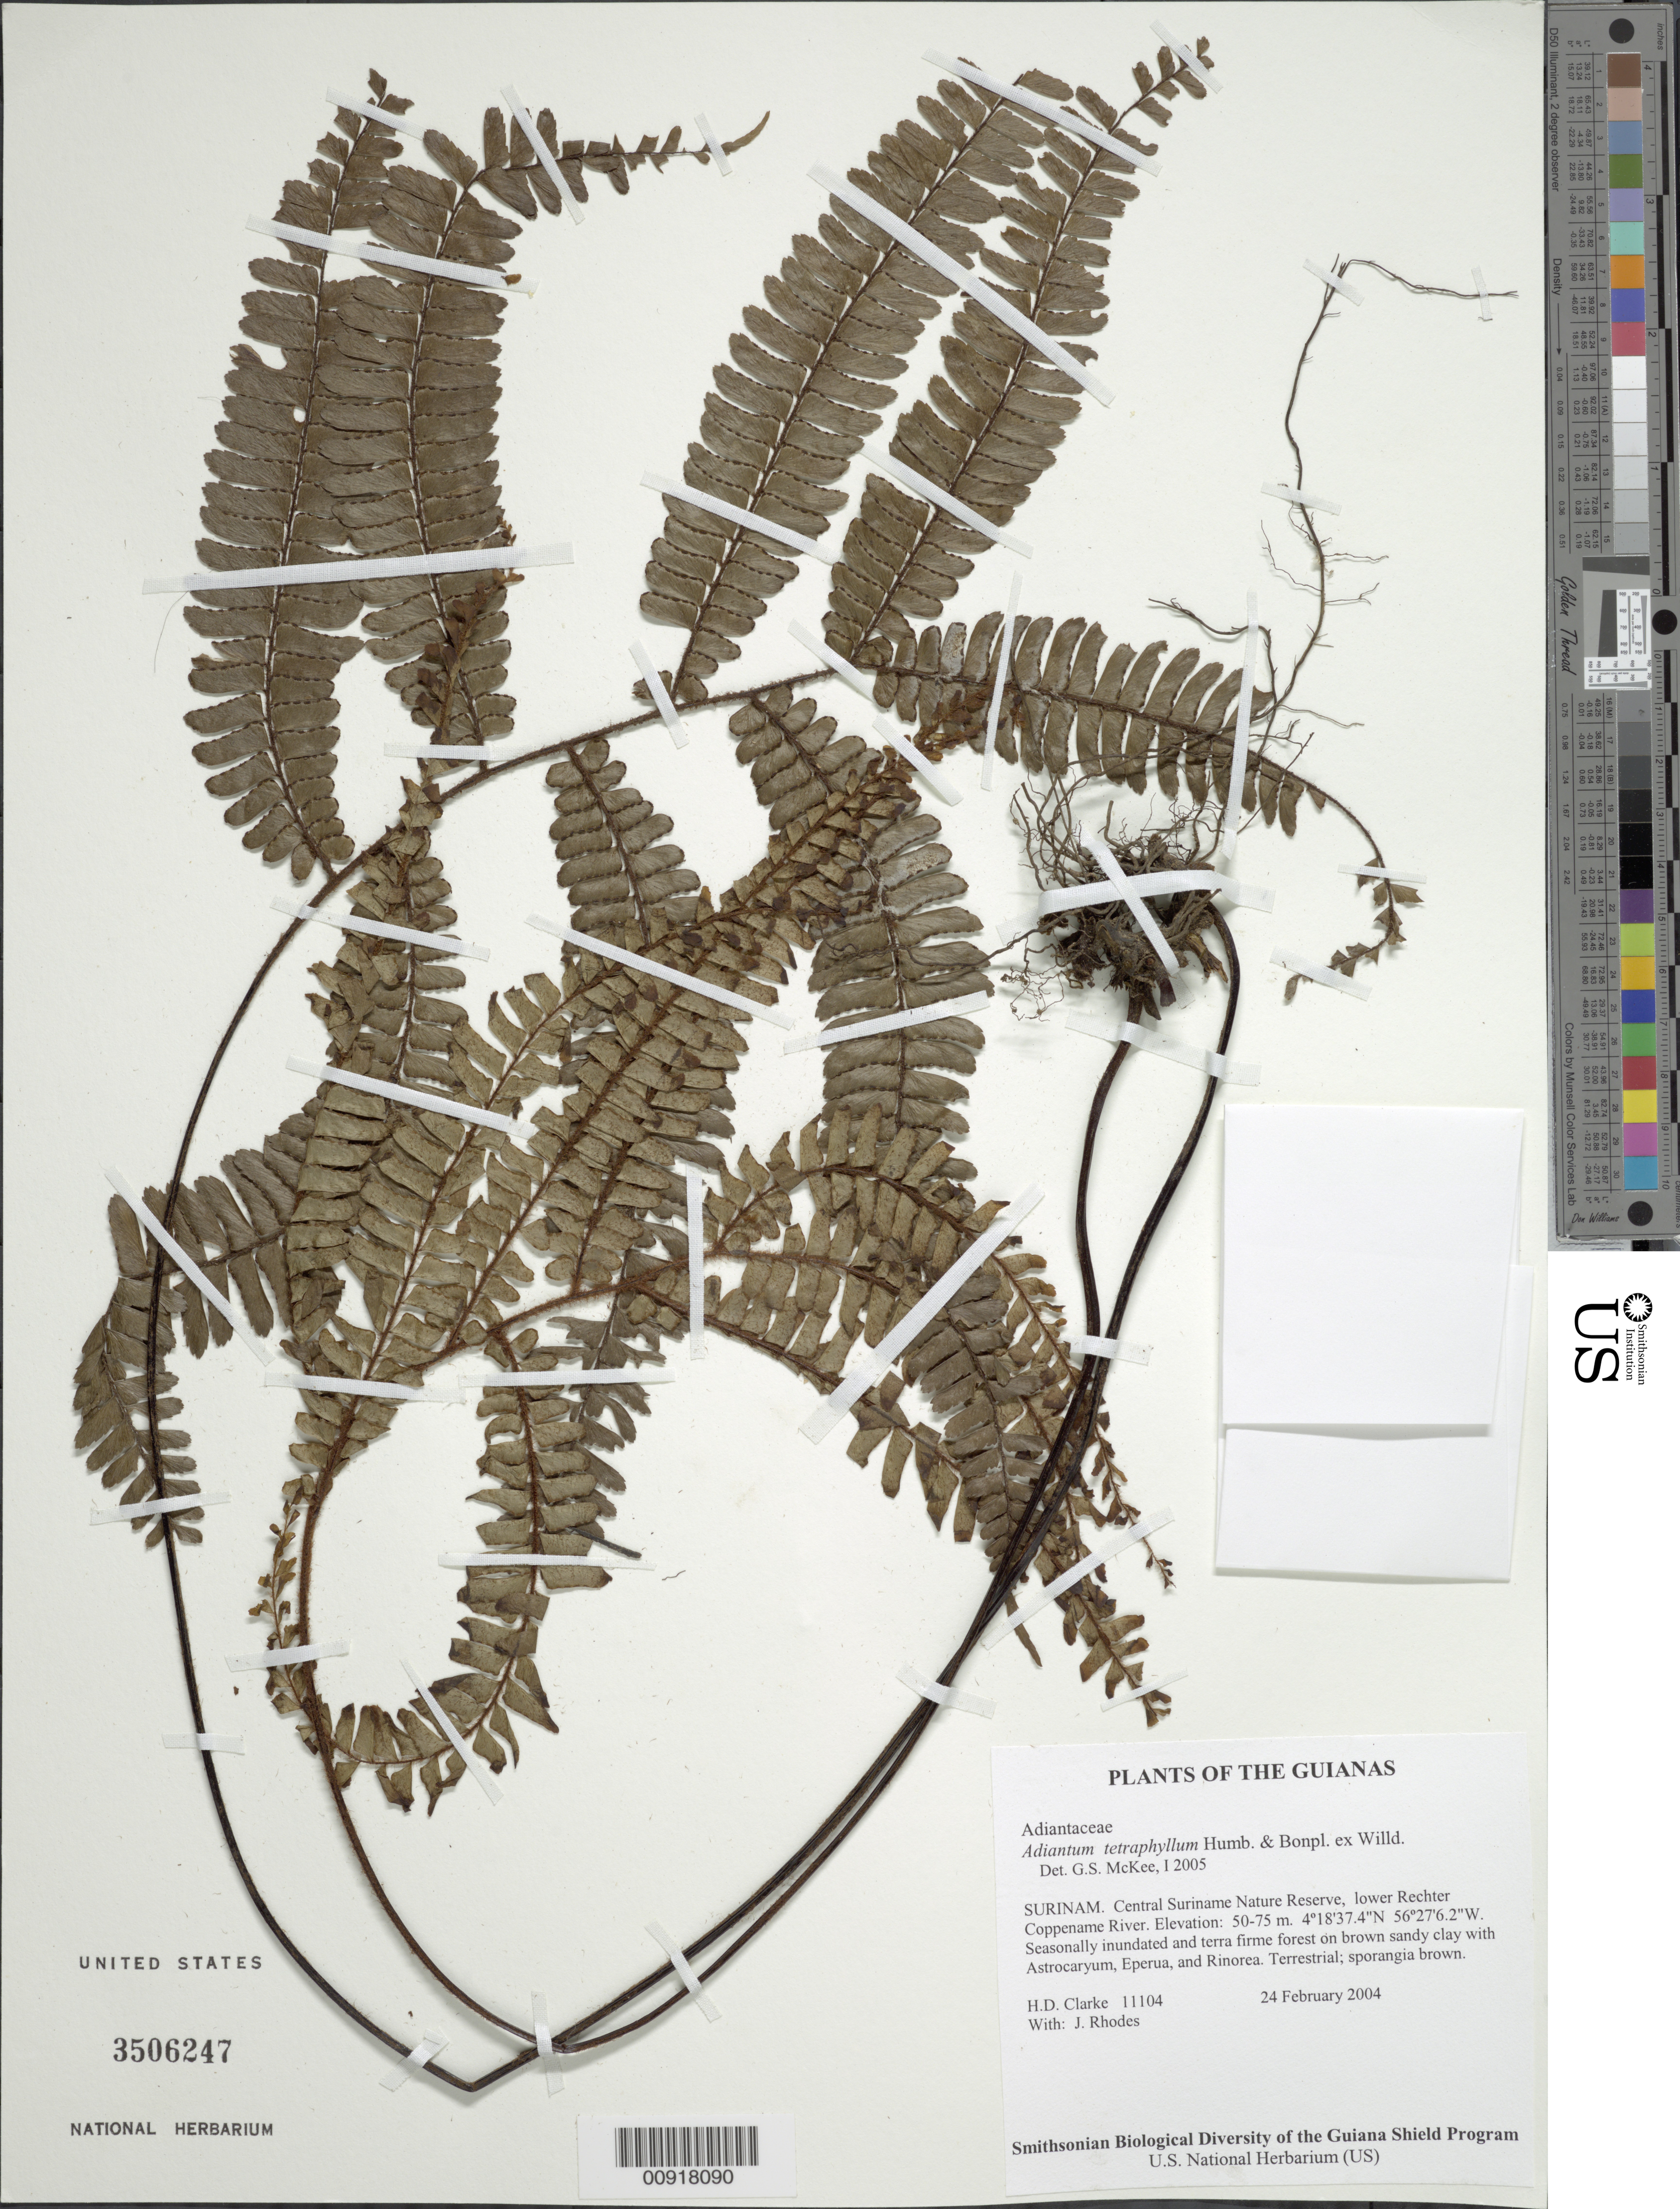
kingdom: Plantae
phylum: Tracheophyta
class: Polypodiopsida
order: Polypodiales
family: Pteridaceae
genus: Adiantum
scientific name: Adiantum tetraphyllum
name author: Humb. & Bonpl. ex Willd.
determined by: McKee, G. S., (US), NMNH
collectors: H. D. Clarke & J. Rhodes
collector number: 11104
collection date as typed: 24 February 2004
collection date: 2004-02-24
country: Suriname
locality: Central Suriname Nature Reserve, lower Rechter Coppename River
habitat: Seasonally inundated and terra firme forest on brown sandy clay with Astrocaryum, Eperua, and Rinorea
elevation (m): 50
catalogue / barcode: US 3506247